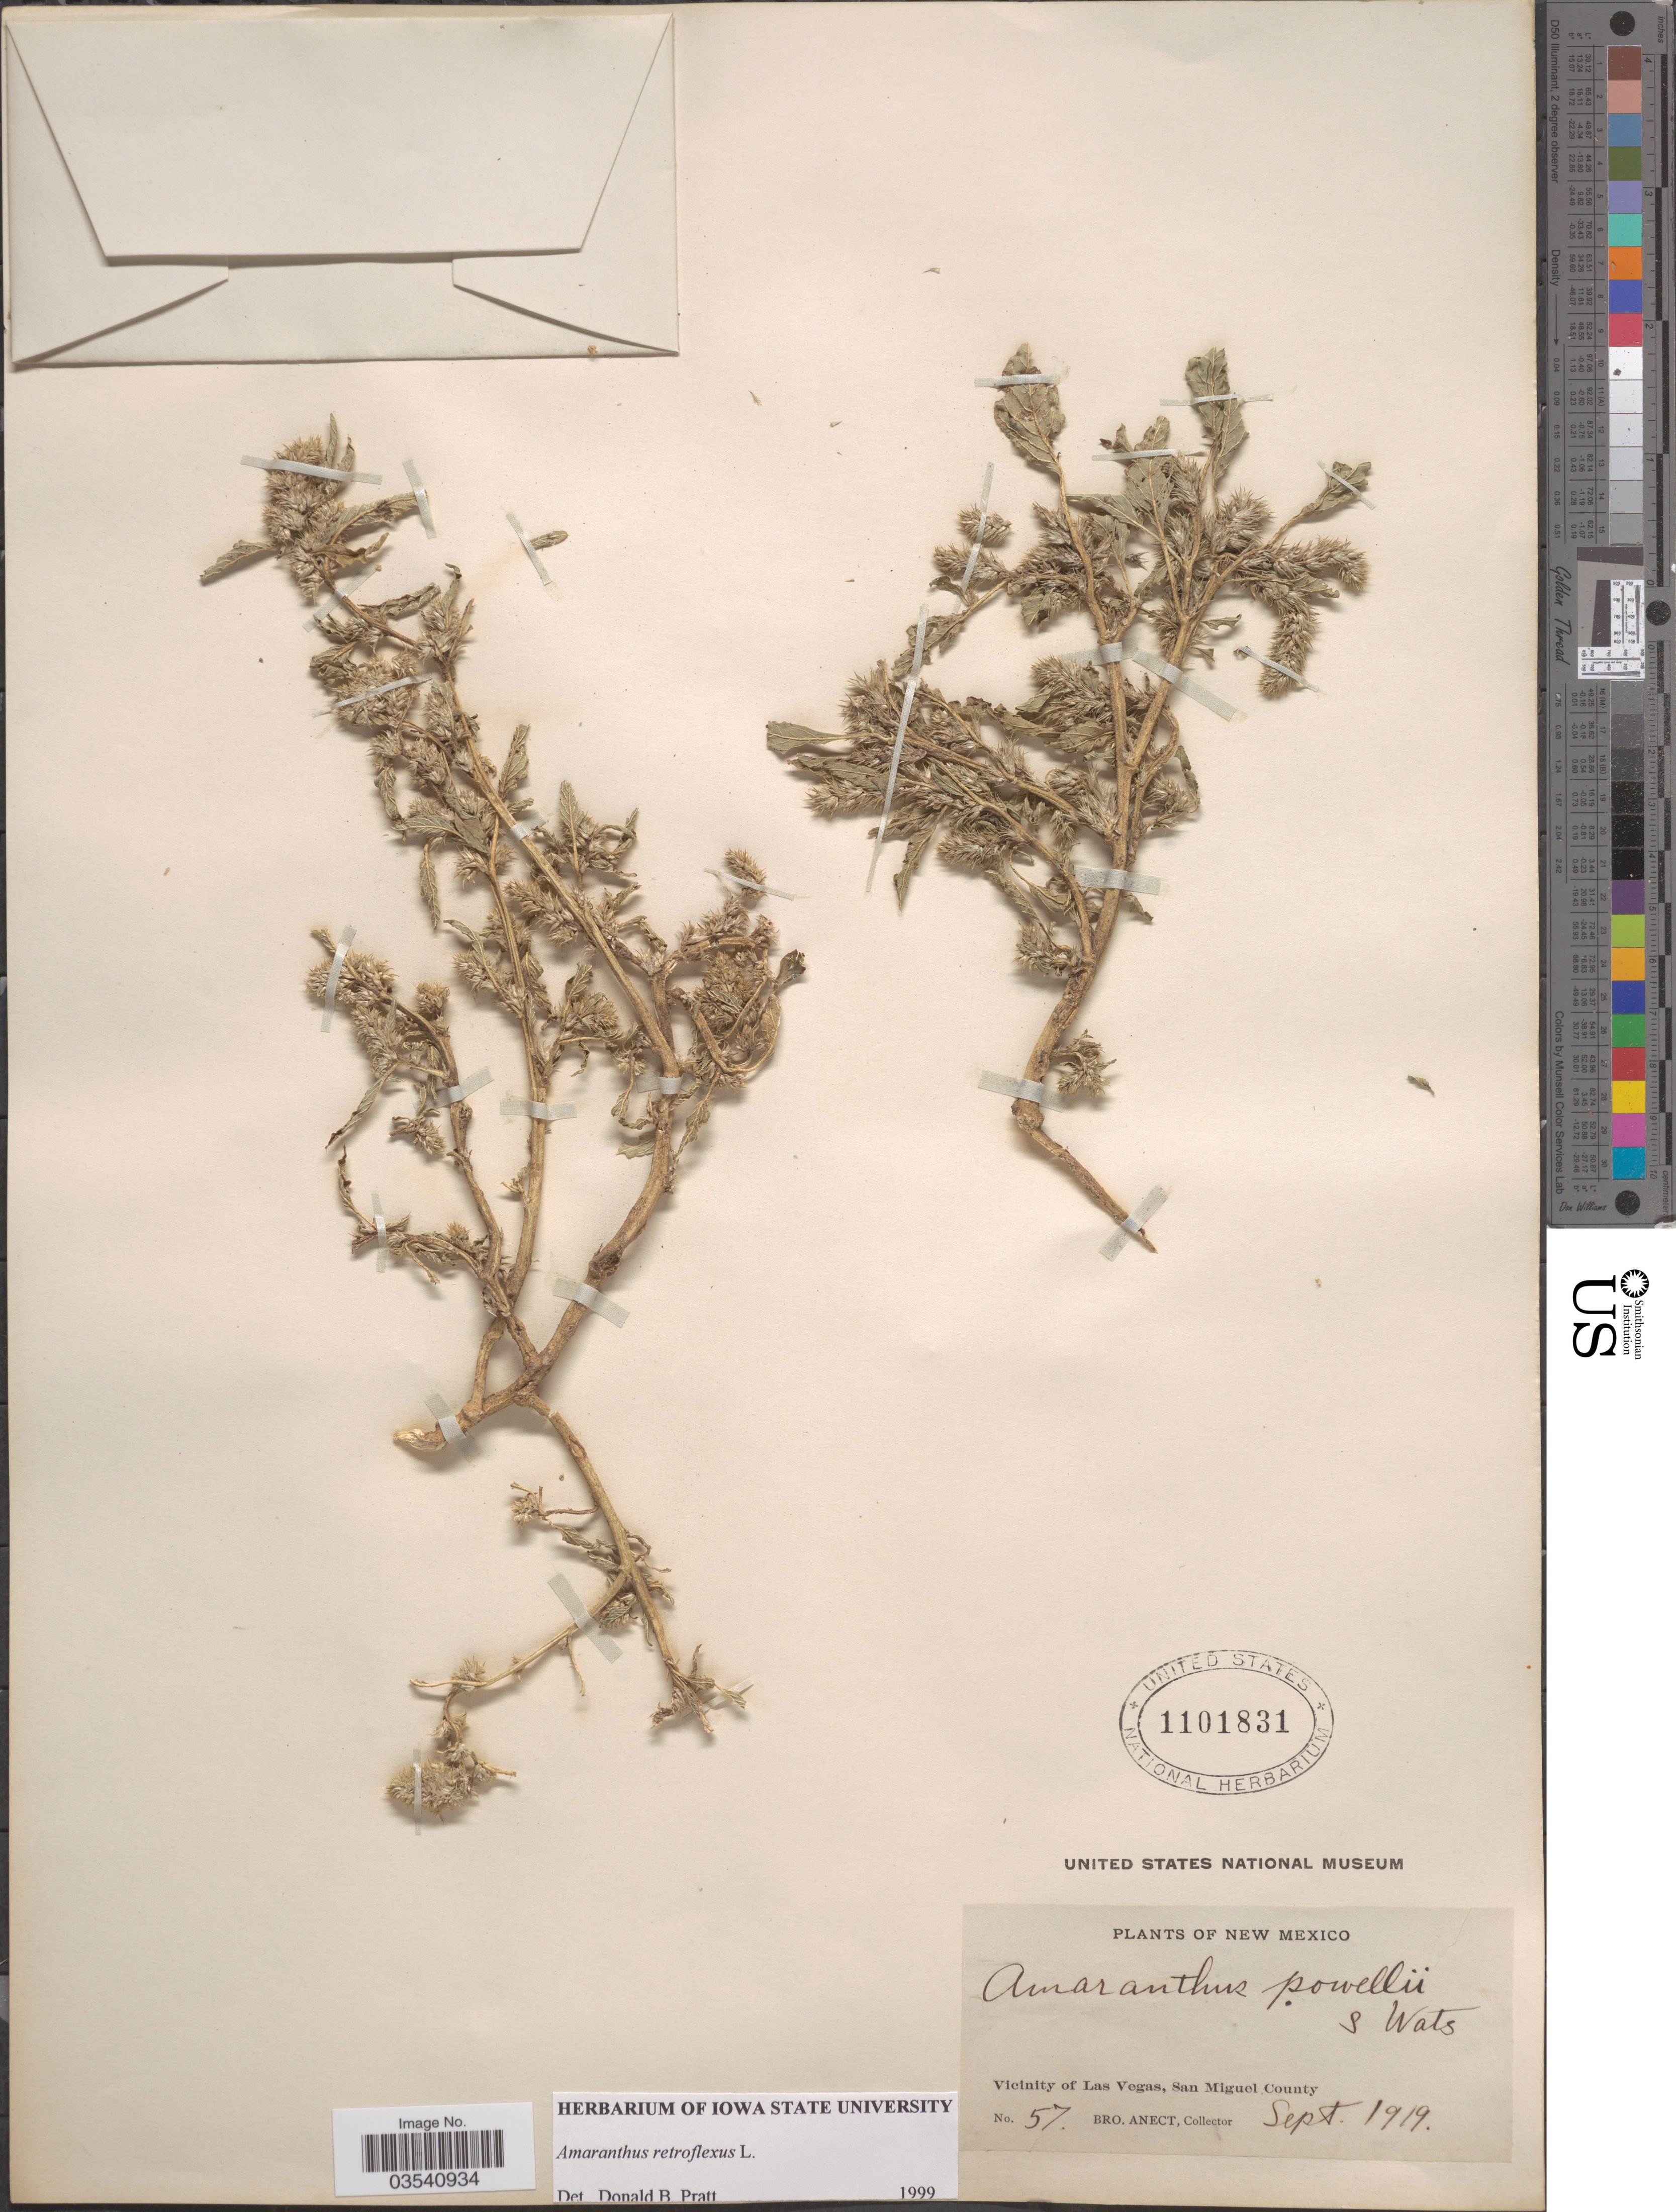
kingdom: Plantae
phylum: Tracheophyta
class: Magnoliopsida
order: Caryophyllales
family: Amaranthaceae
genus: Amaranthus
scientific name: Amaranthus retroflexus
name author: L.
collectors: B. Anect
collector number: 57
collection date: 1919-09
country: United States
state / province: New Mexico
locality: Vicinity of Las Vegas, San Miguel County.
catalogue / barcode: US 1101831